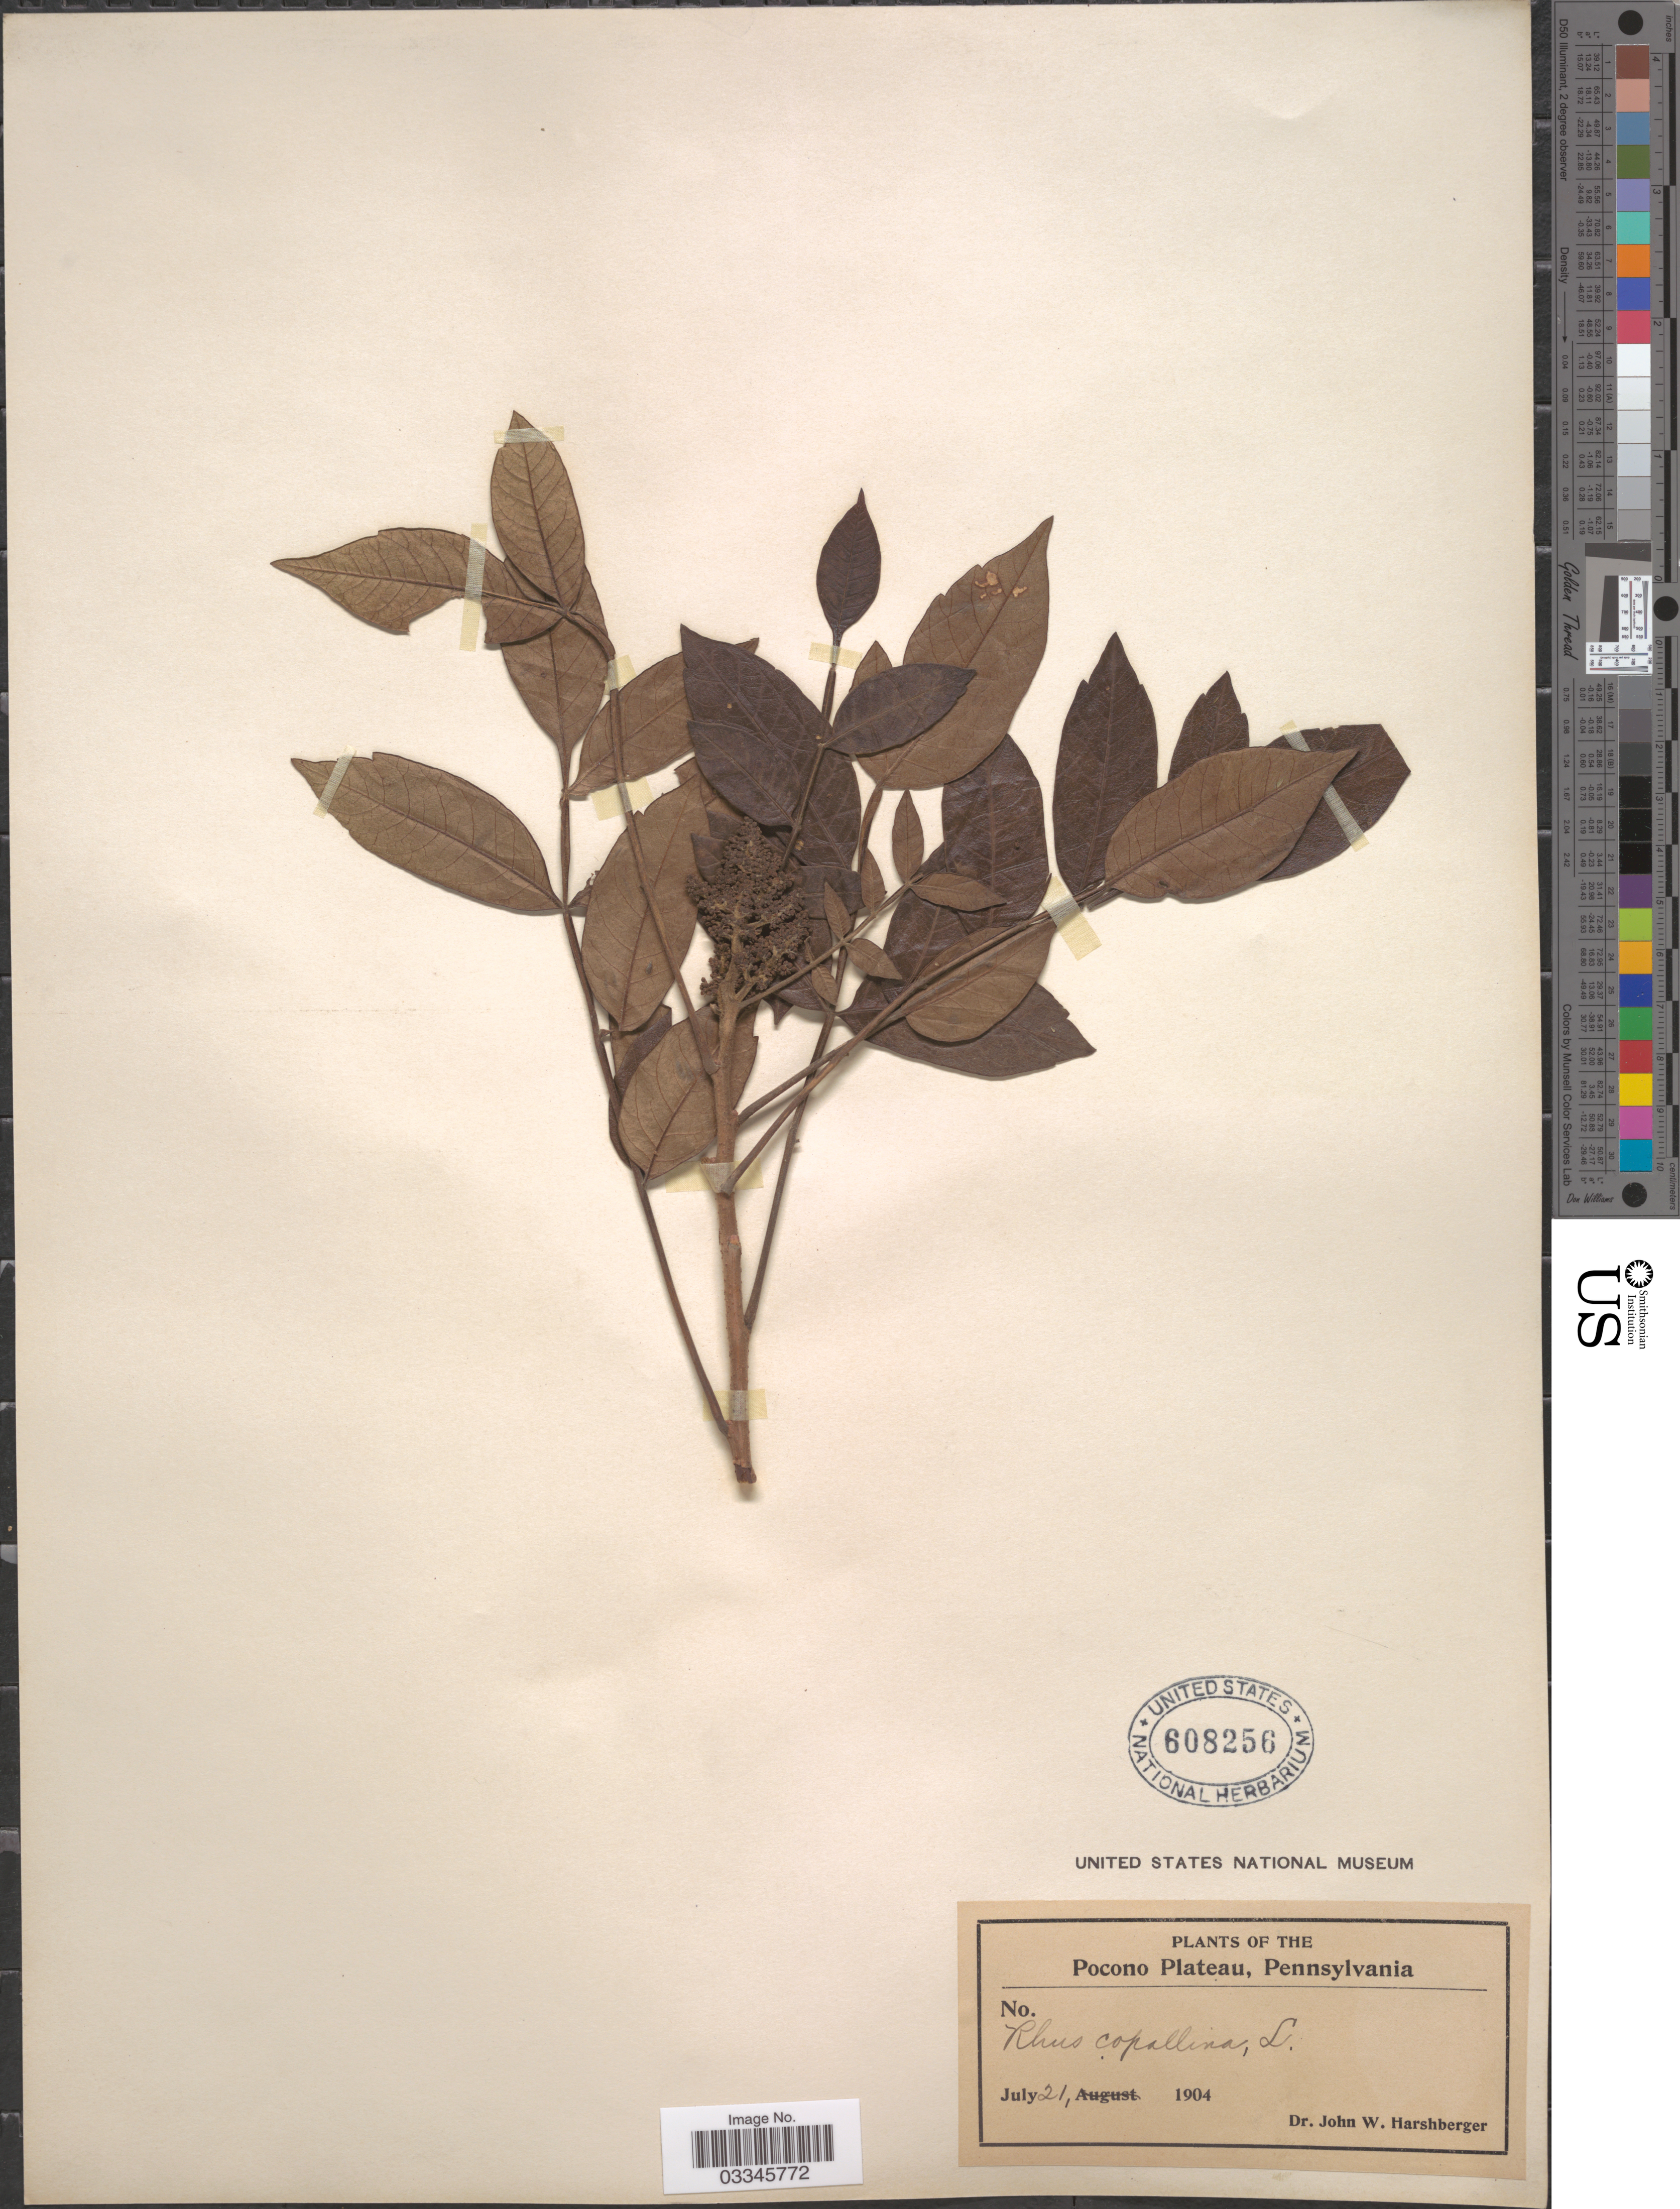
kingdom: Plantae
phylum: Tracheophyta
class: Magnoliopsida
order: Sapindales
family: Anacardiaceae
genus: Rhus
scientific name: Rhus copallinum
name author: L.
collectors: J. W. Harshberger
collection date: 1904-07-21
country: United States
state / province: Pennsylvania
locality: Pocono Plateau.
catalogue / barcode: US 608256